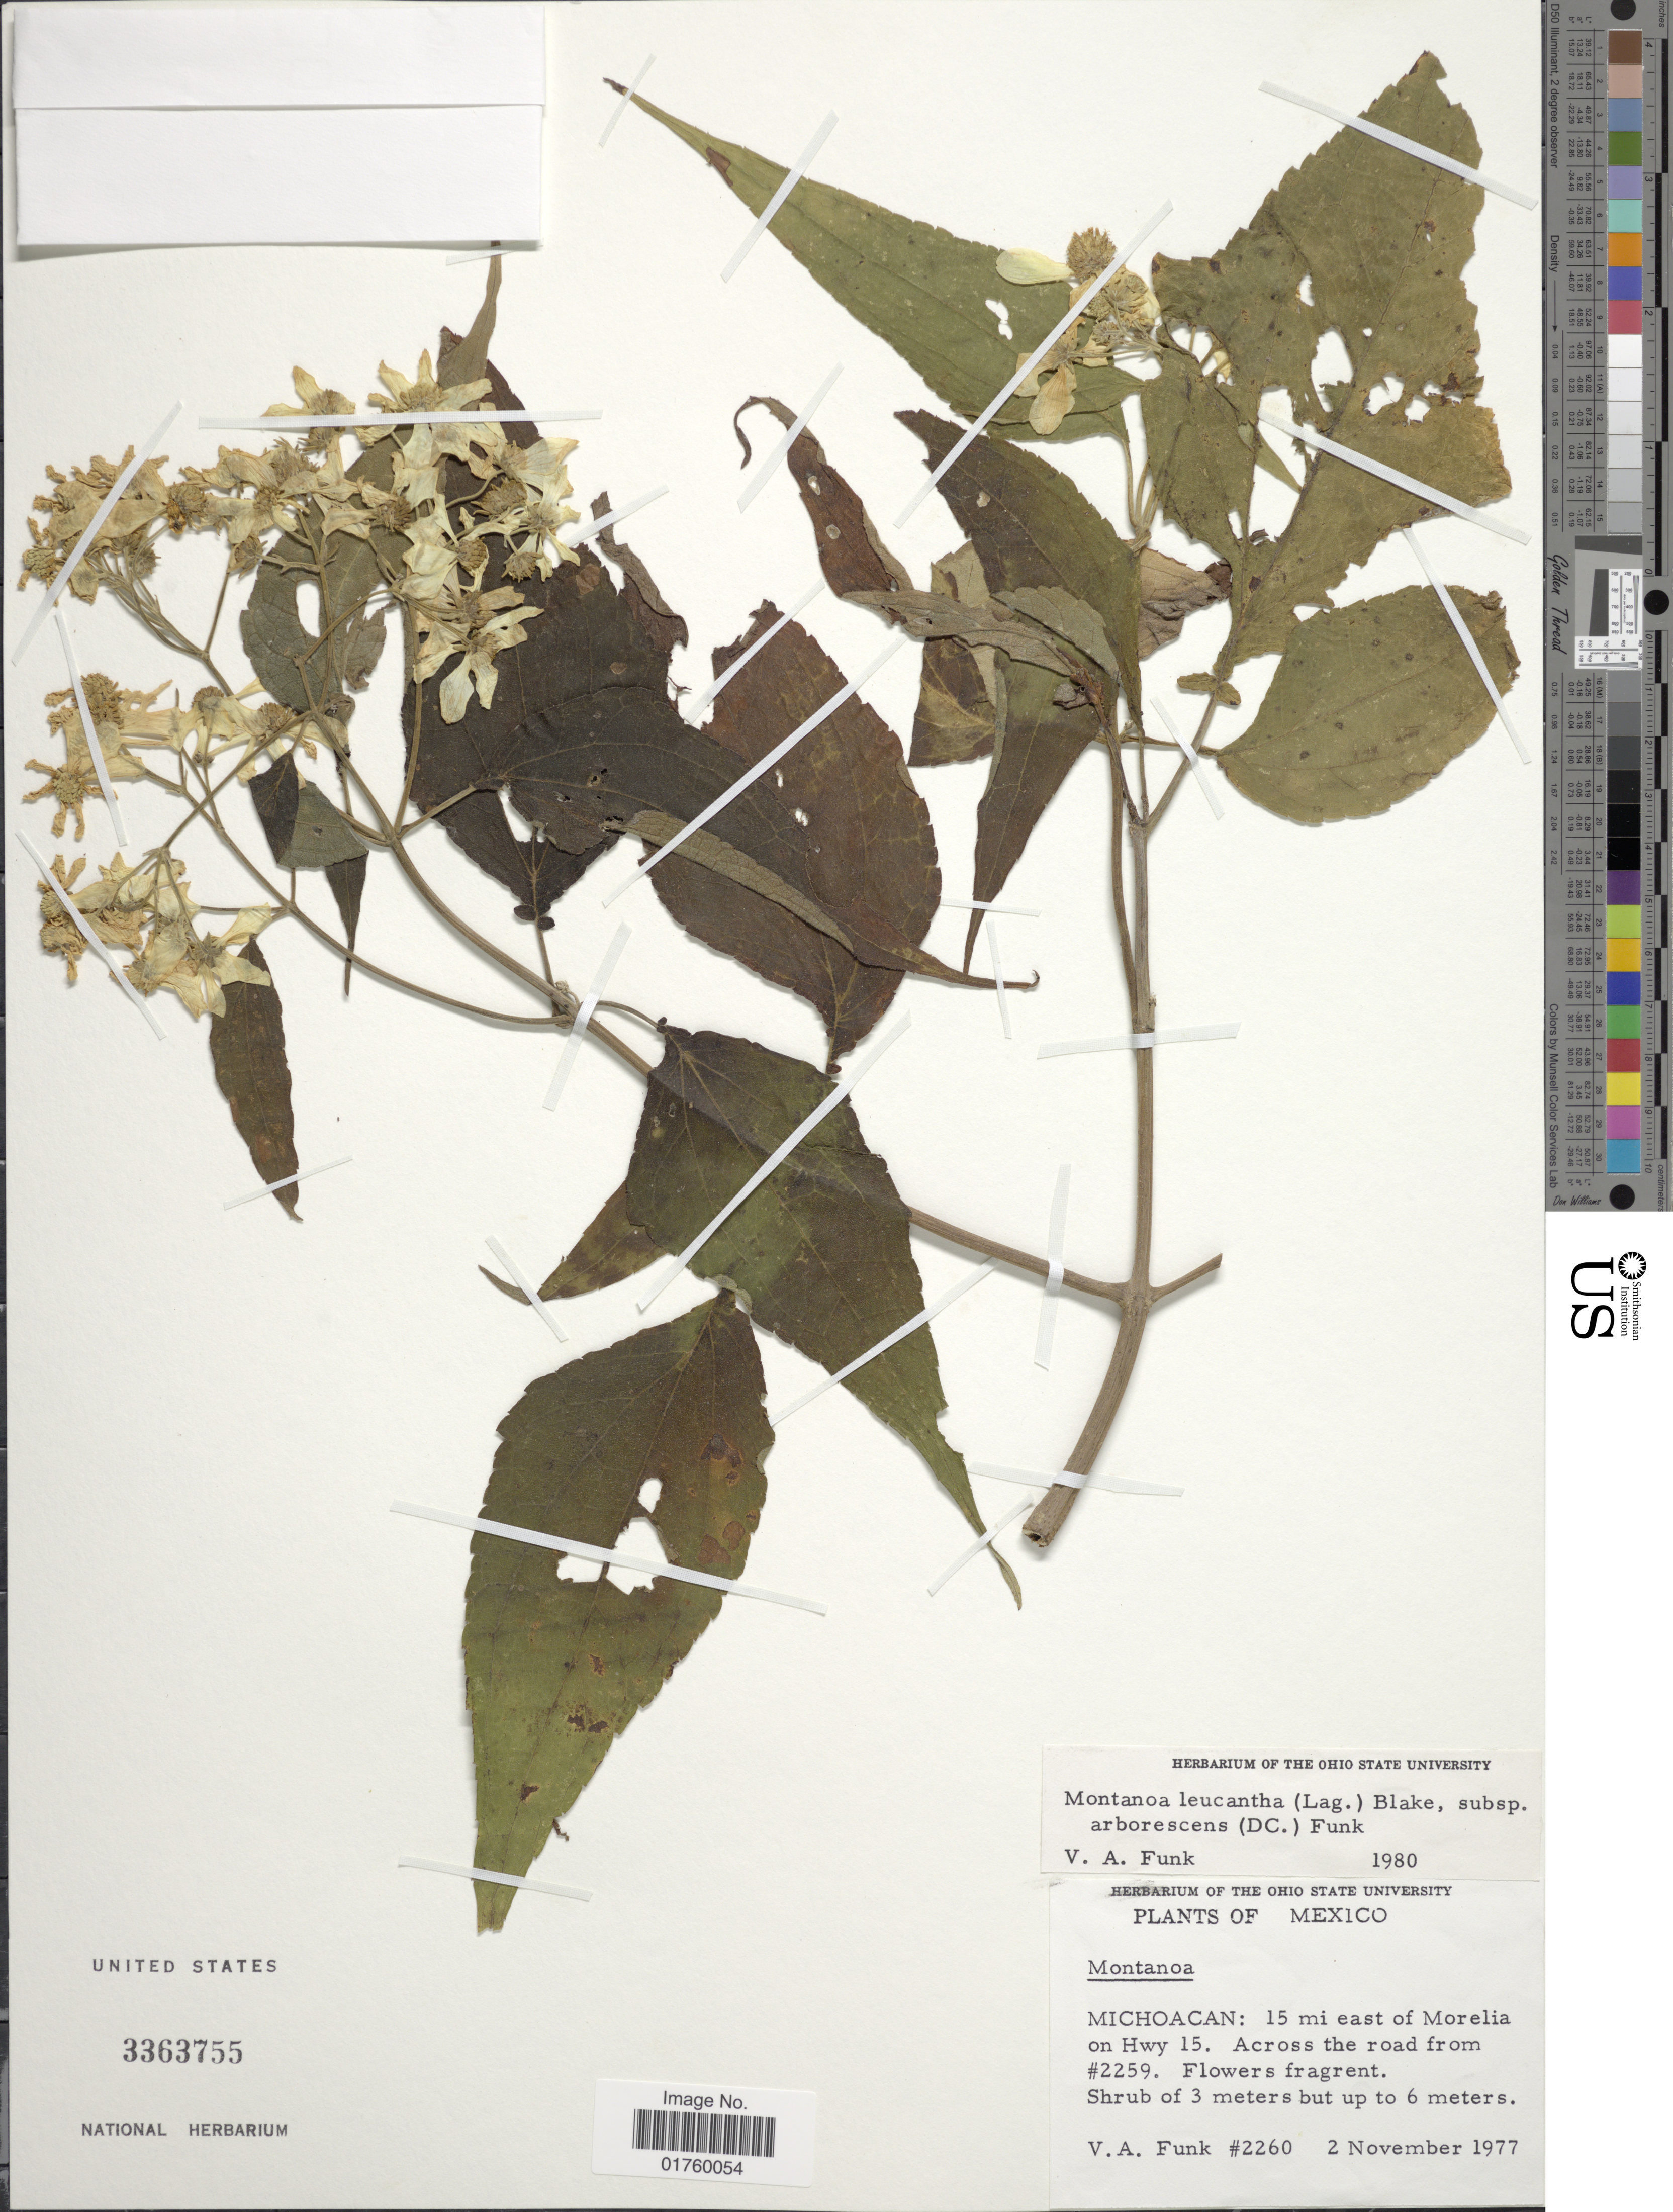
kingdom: Plantae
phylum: Tracheophyta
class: Magnoliopsida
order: Asterales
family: Asteraceae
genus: Montanoa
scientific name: Montanoa leucantha subsp. arborescens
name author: (DC.) V.A. Funk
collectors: V. Funk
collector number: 2260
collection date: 1977-11-02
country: Mexico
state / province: Michoacán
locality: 15 mi east of Morelia on Hwy 15, across the road from #2259.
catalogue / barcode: US 3363755